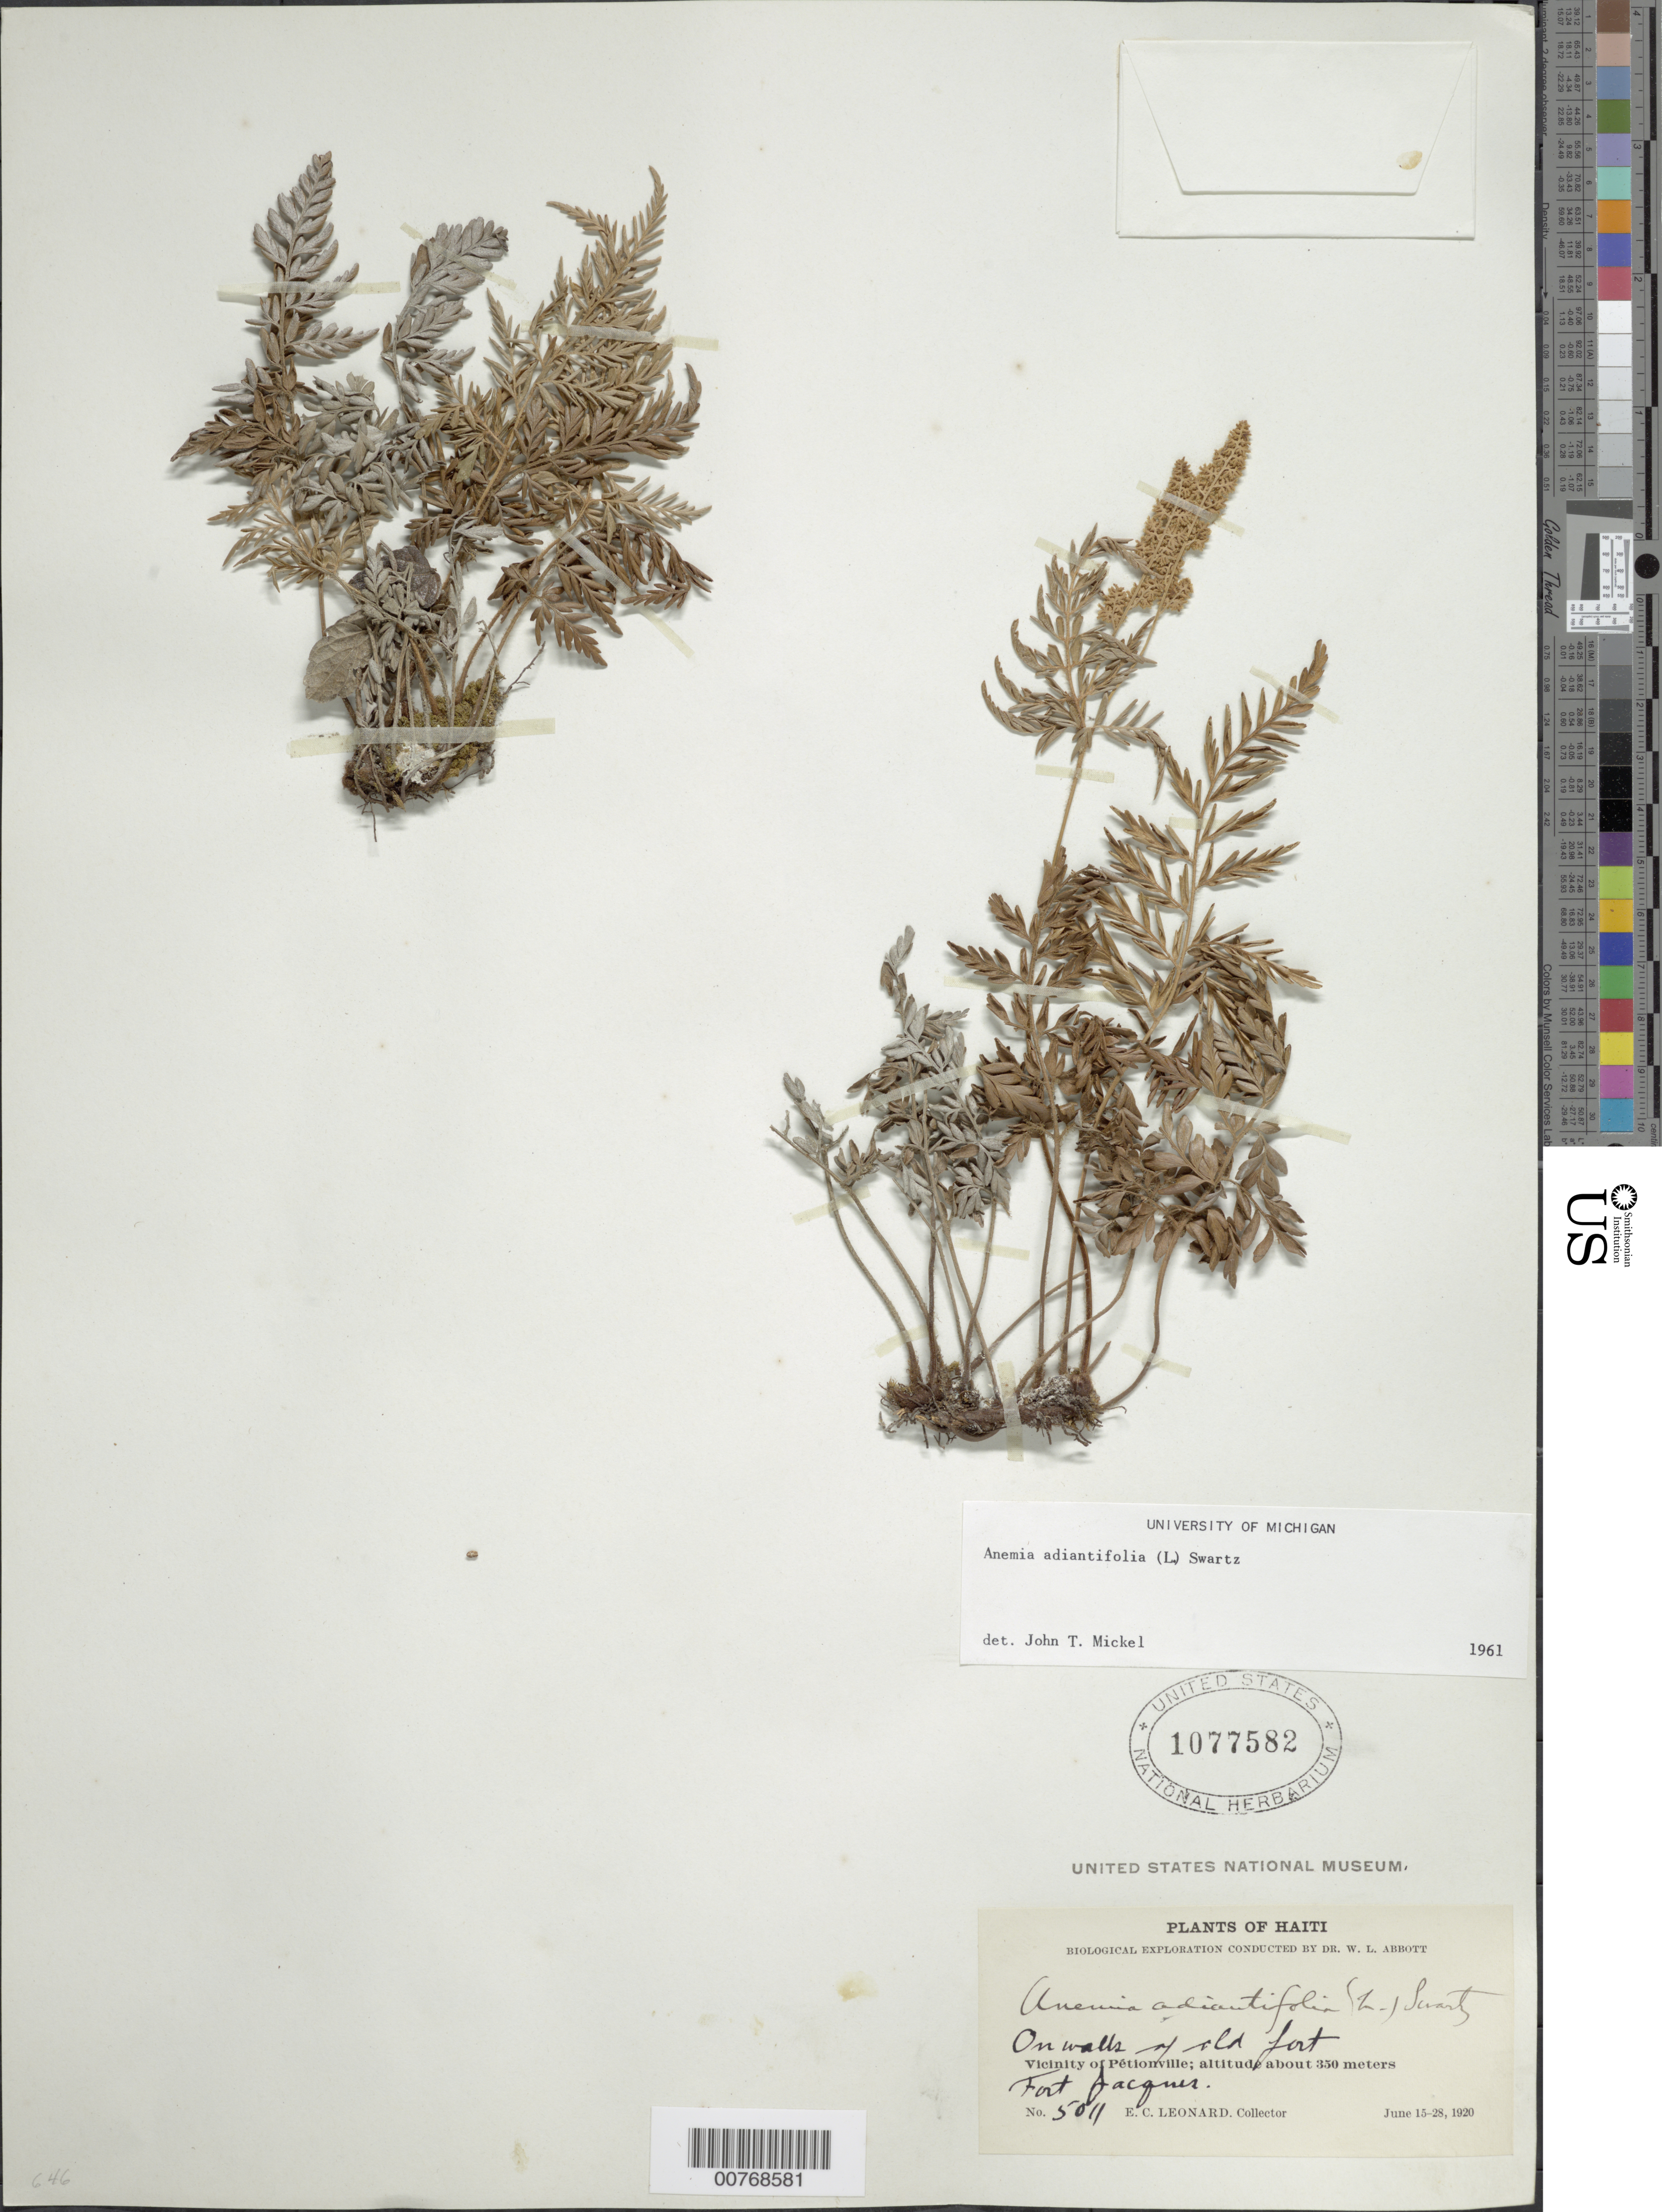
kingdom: Plantae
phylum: Tracheophyta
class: Polypodiopsida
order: Schizaeales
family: Anemiaceae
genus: Anemia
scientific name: Anemia adiantifolia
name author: (L.) Sw.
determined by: Mickel, J. T., (NY), New York Botanical Garden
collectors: E. C. Leonard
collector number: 5011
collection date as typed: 15 Jun 1920 to 28 Jun 1920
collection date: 1920-06-15/1920-06-28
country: Haiti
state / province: Ouest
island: Hispaniola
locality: Vicinity of Pétionville. Fort Jacques, on walls of old fort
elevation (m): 350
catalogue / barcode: US 1077582